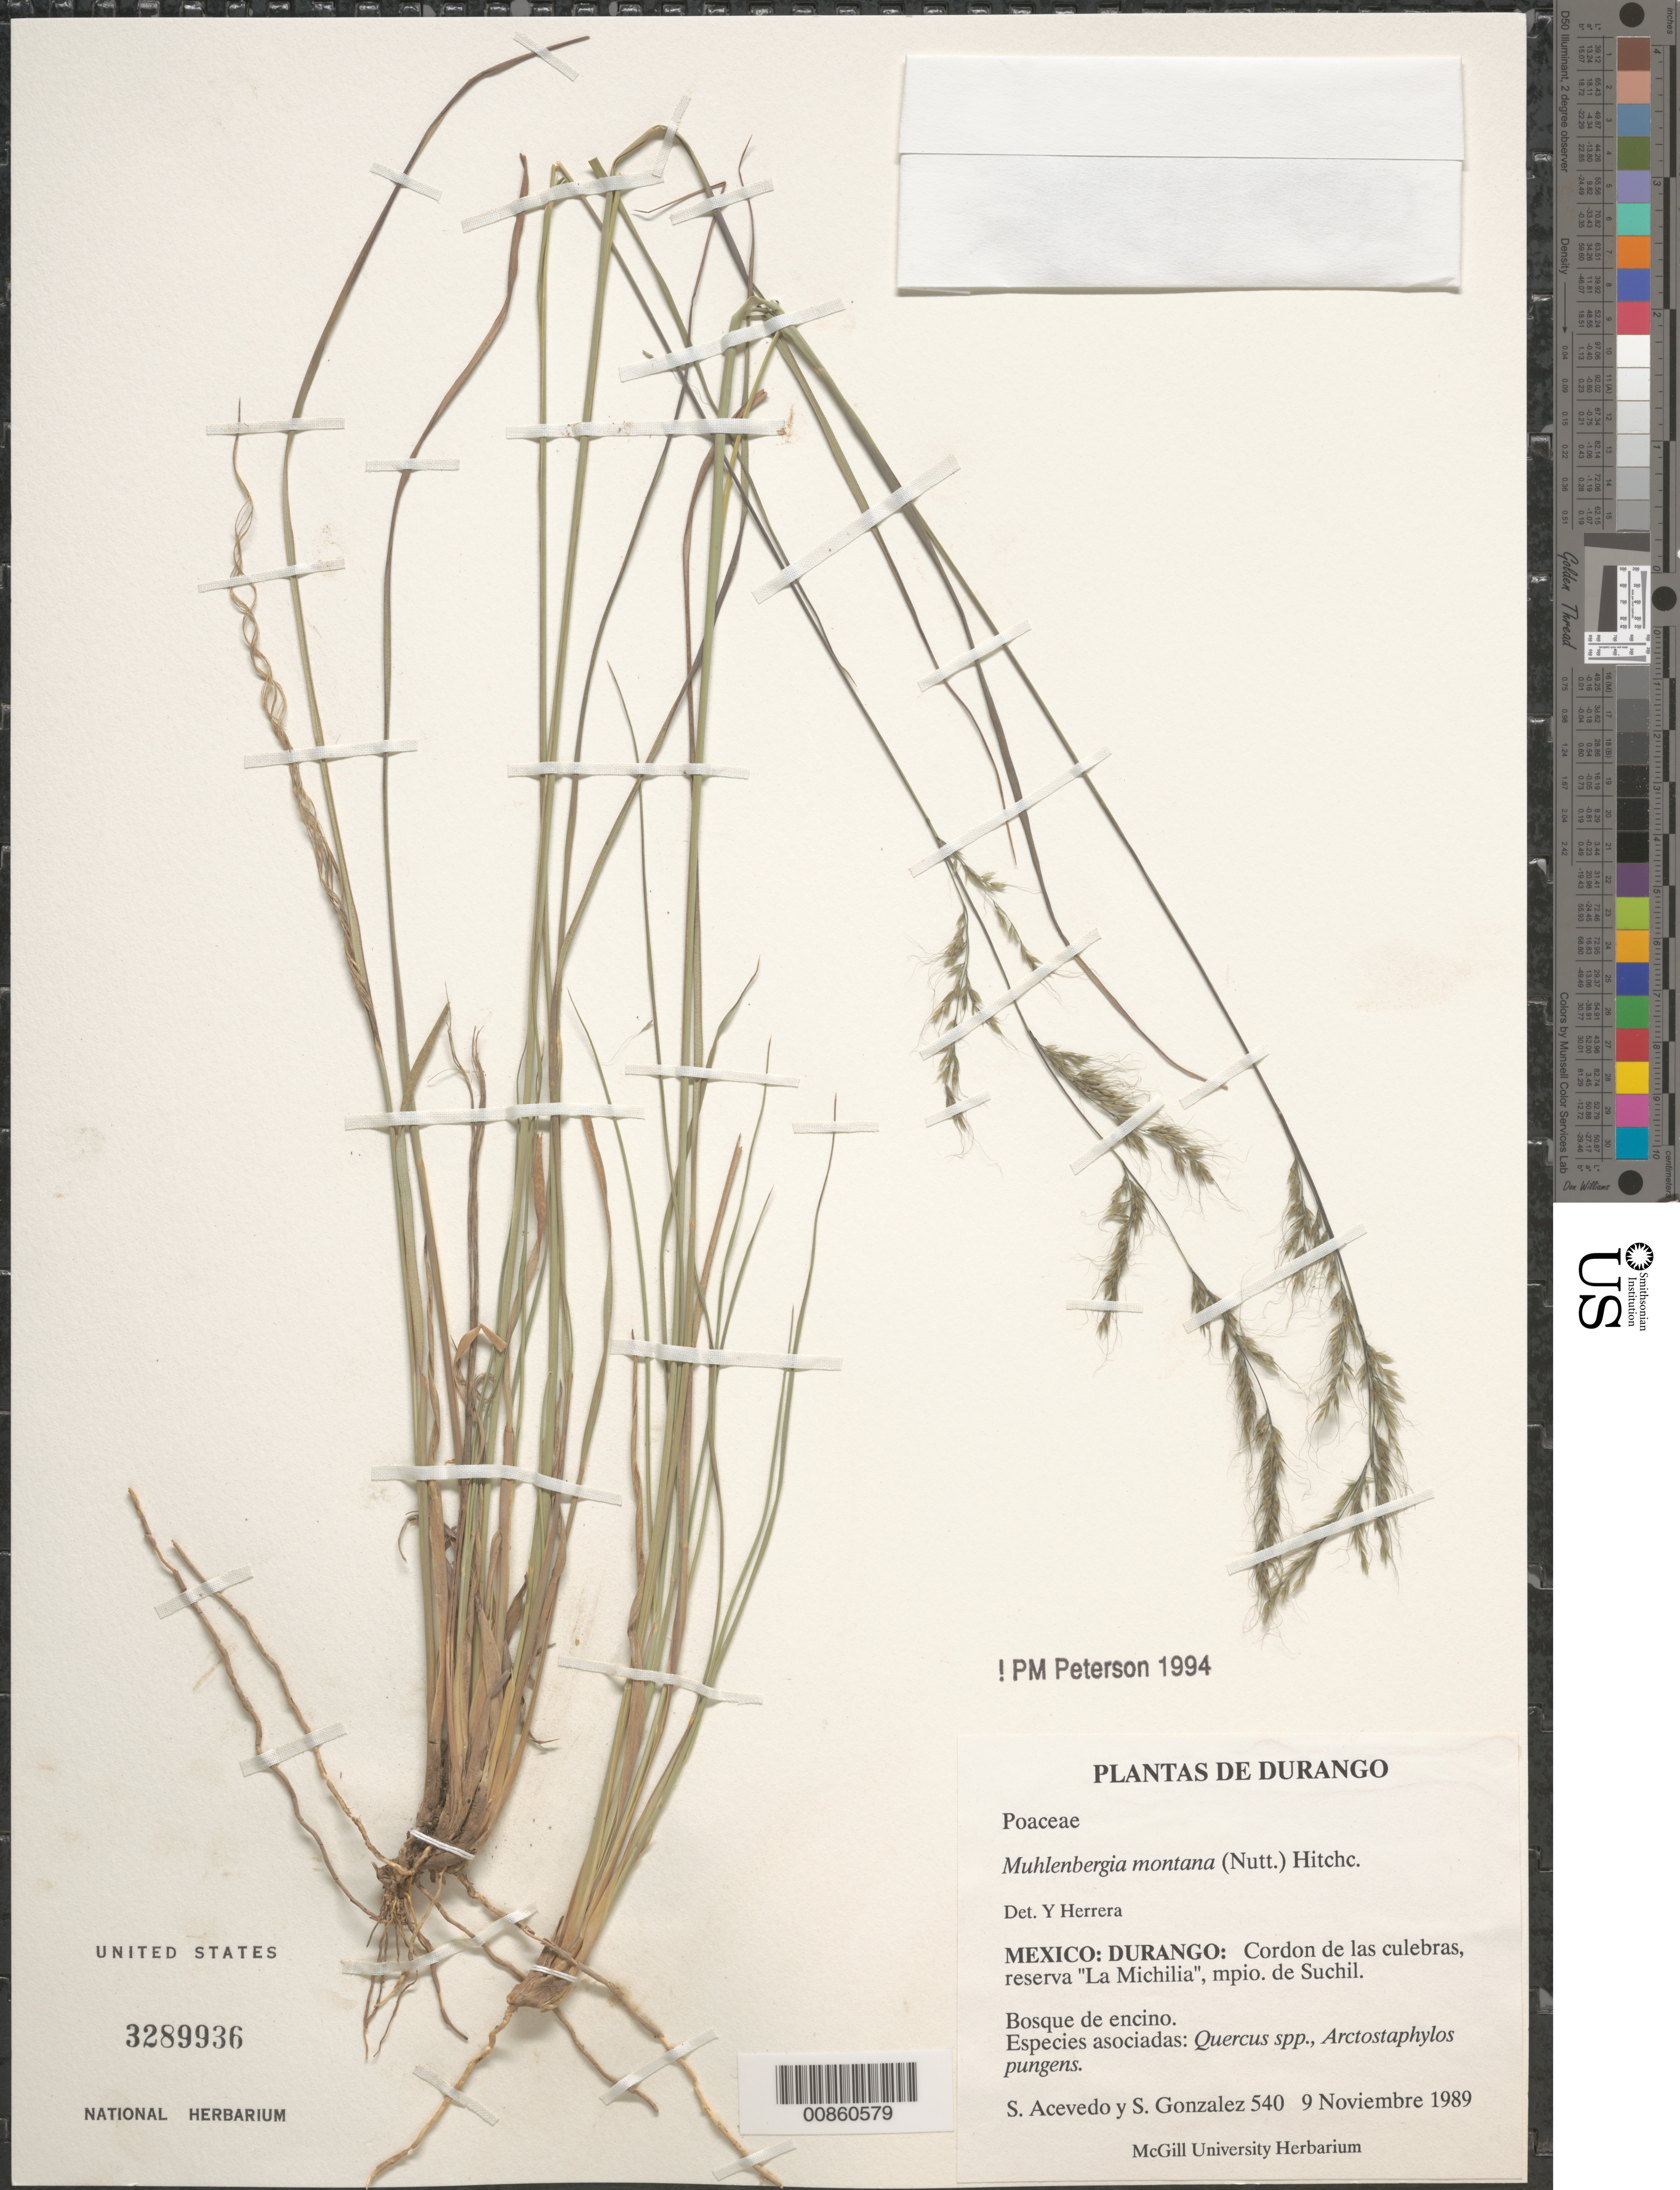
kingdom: Plantae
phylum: Tracheophyta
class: Liliopsida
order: Poales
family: Poaceae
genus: Muhlenbergia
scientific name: Muhlenbergia montana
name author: (Nutt.) Hitchc.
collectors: S. Acevedo & S. Gonzalez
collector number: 540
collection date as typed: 09 Nov 1989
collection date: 1989-11-09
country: Mexico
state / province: Durango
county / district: Súchil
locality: Cordon de las Culebras, reserva La Michilia, mpio. Suchil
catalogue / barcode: US 3289936